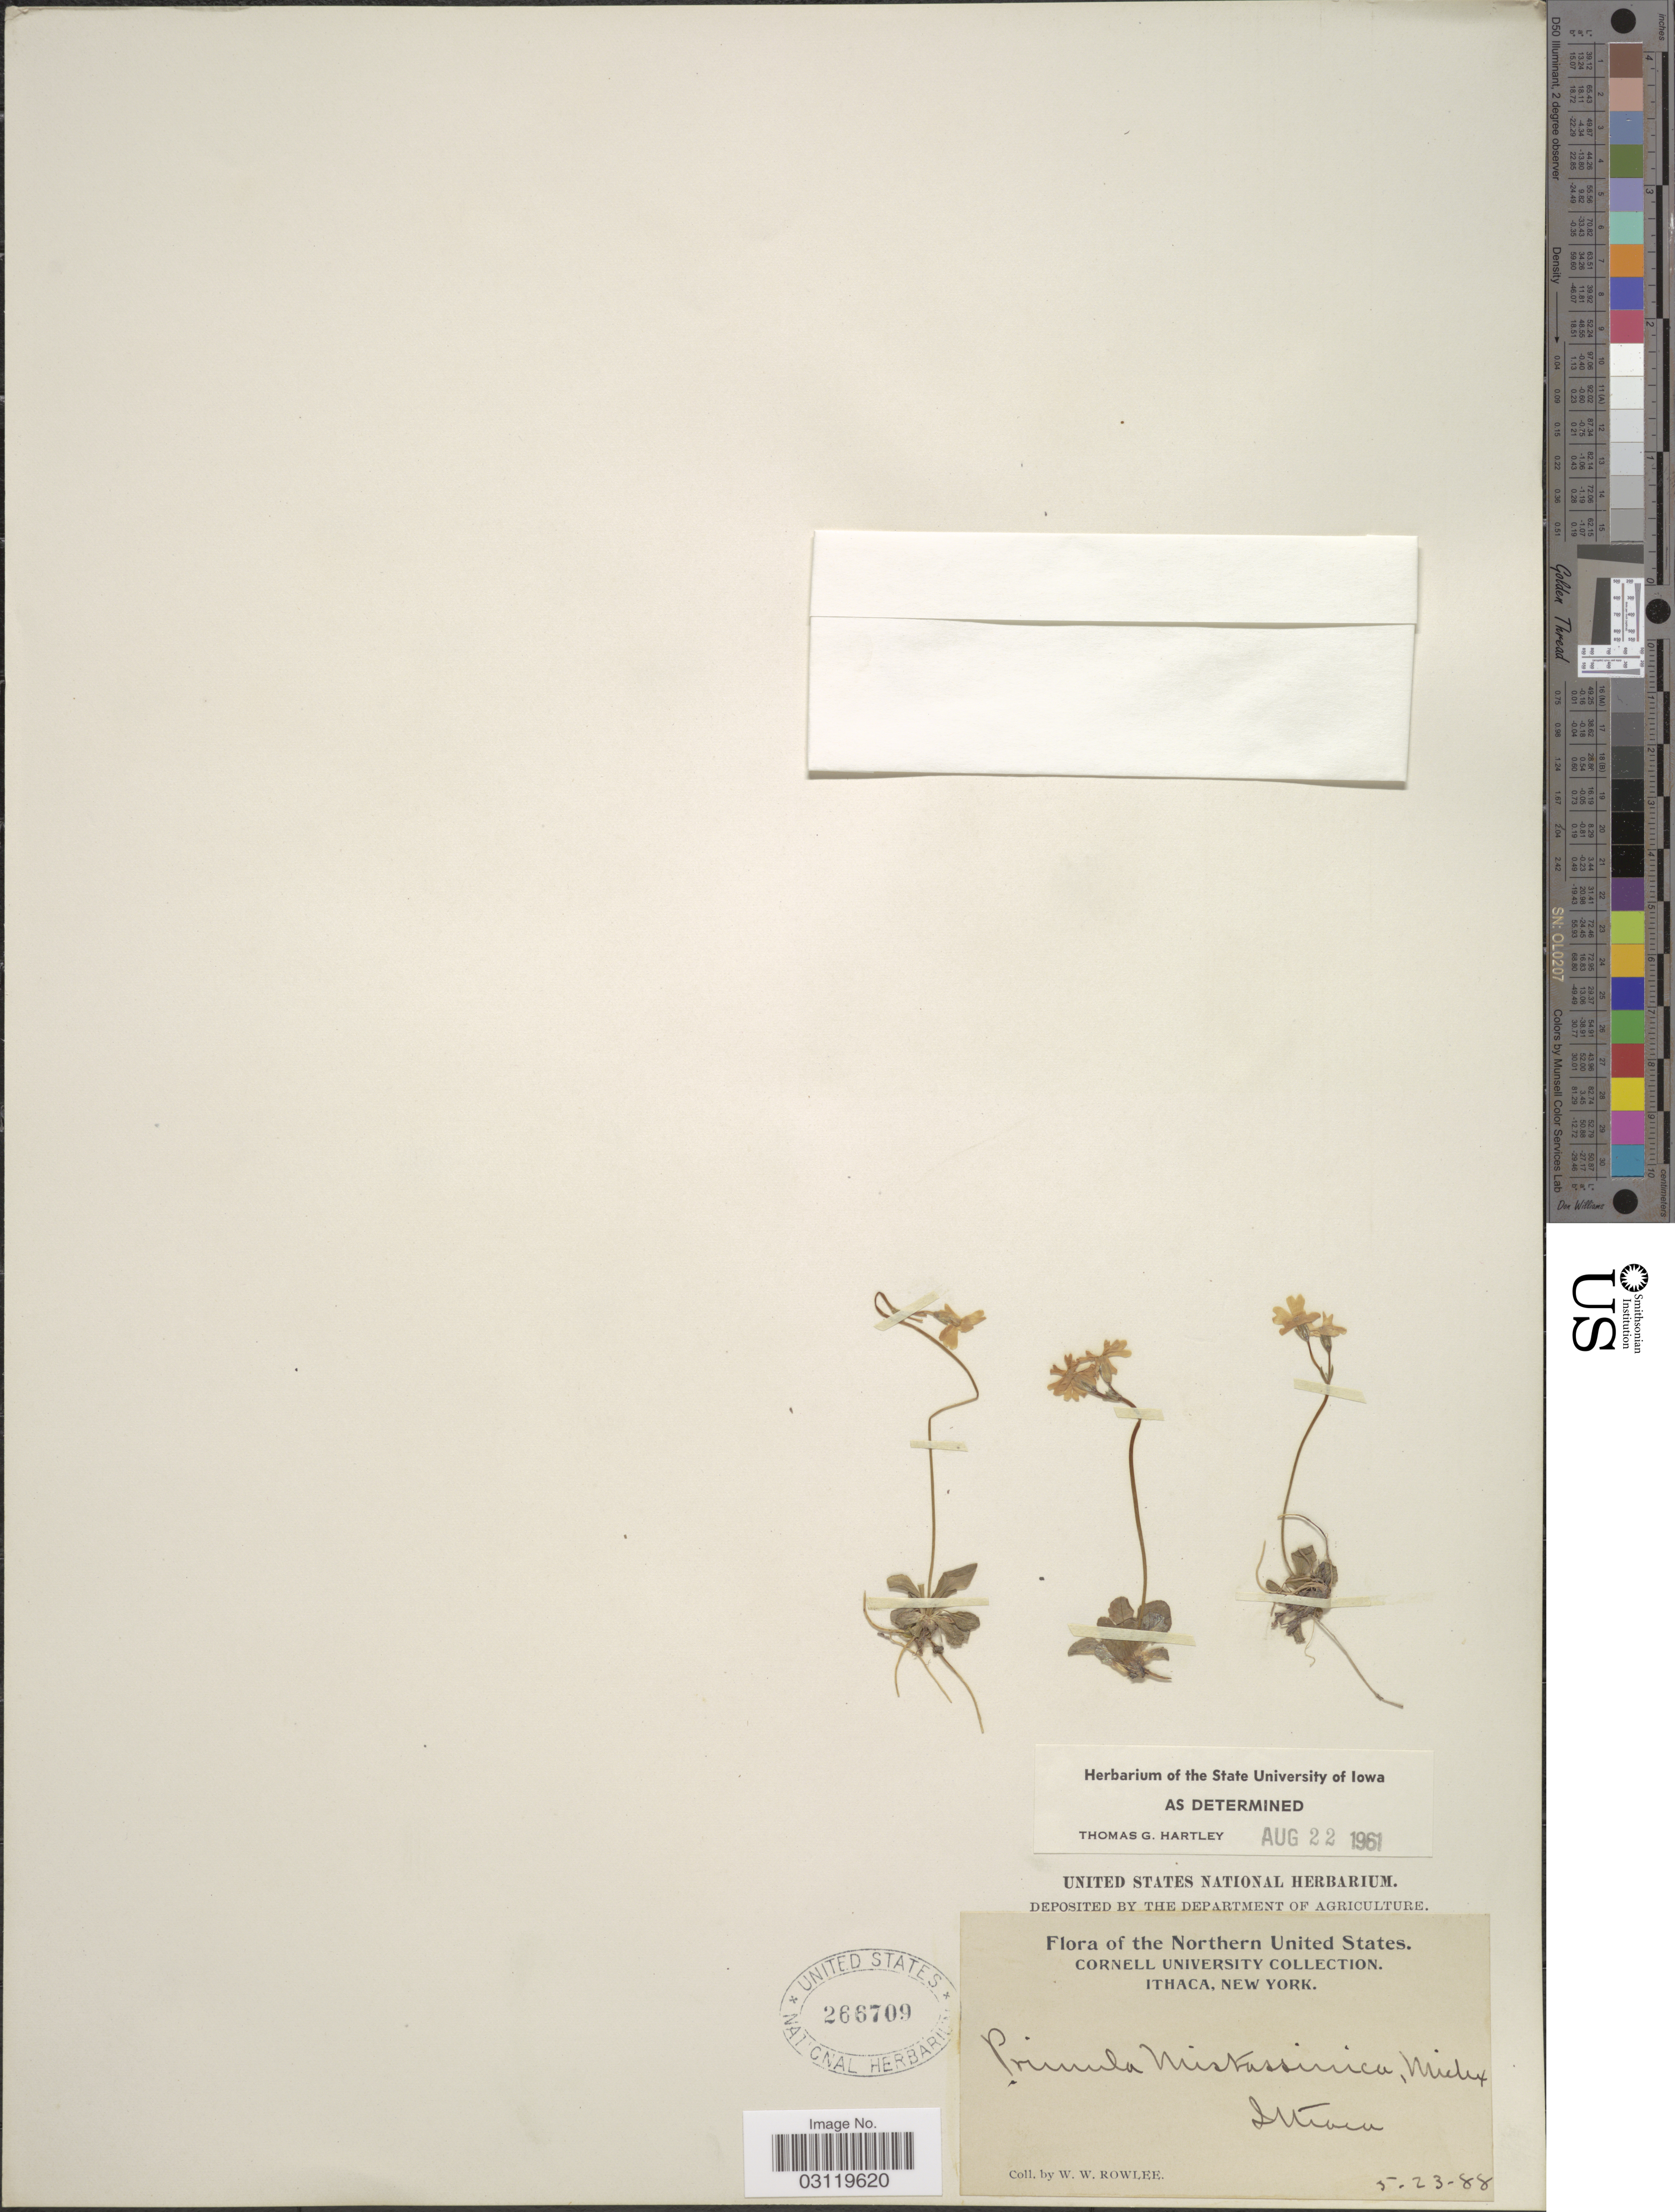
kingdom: Plantae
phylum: Tracheophyta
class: Magnoliopsida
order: Ericales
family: Primulaceae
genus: Primula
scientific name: Primula mistassinica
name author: Michx.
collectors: W. W. Rowlee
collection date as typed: Transcribed d/m/y: 23/5/88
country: United States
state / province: New York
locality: Northern United States, Ithaca.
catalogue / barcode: US 266709